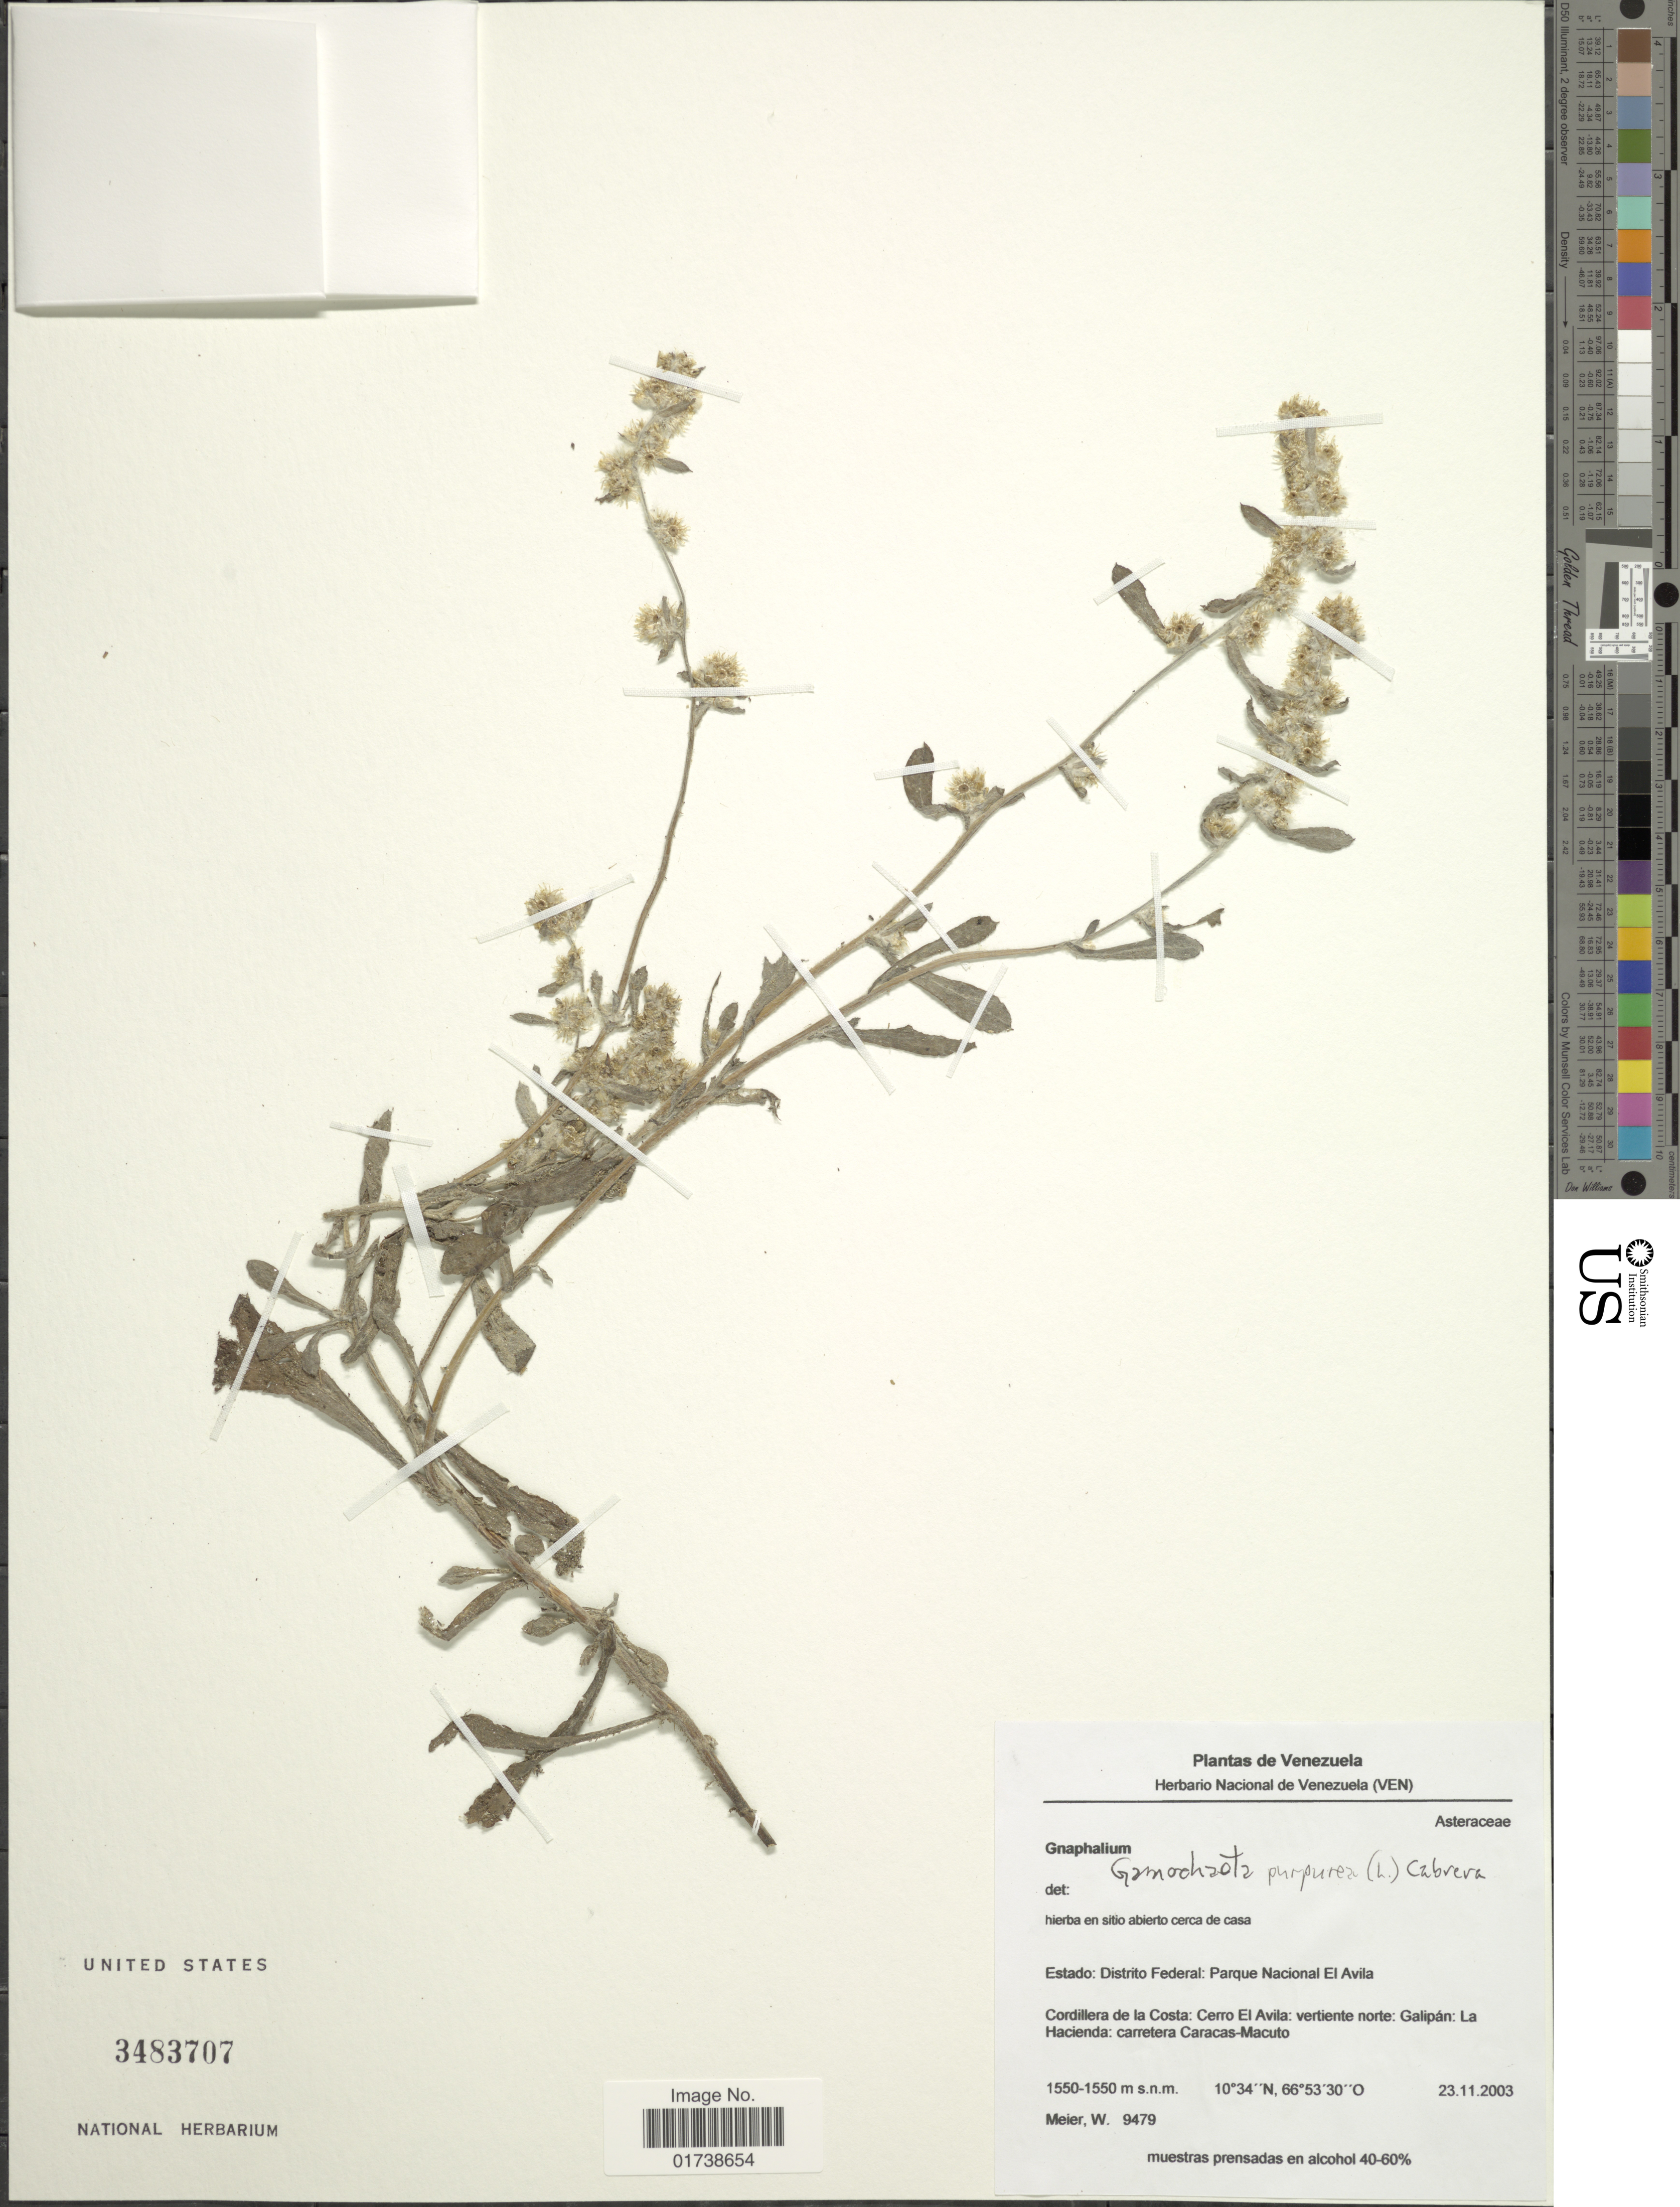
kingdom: Plantae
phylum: Tracheophyta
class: Magnoliopsida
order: Asterales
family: Asteraceae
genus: Gamochaeta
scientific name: Gamochaeta purpurea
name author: (L.) Cabrera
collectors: W. Meier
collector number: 9479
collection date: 2003-11-23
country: Venezuela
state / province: Miranda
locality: Estado: Distrito Federal: Parque Nacional El Avila, Cordillera de la Costa, Cerro El Avila, vertiente norte: Galipan: La Hacienda: carretera Caracas-Macuto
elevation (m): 1550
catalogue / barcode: US 3483707